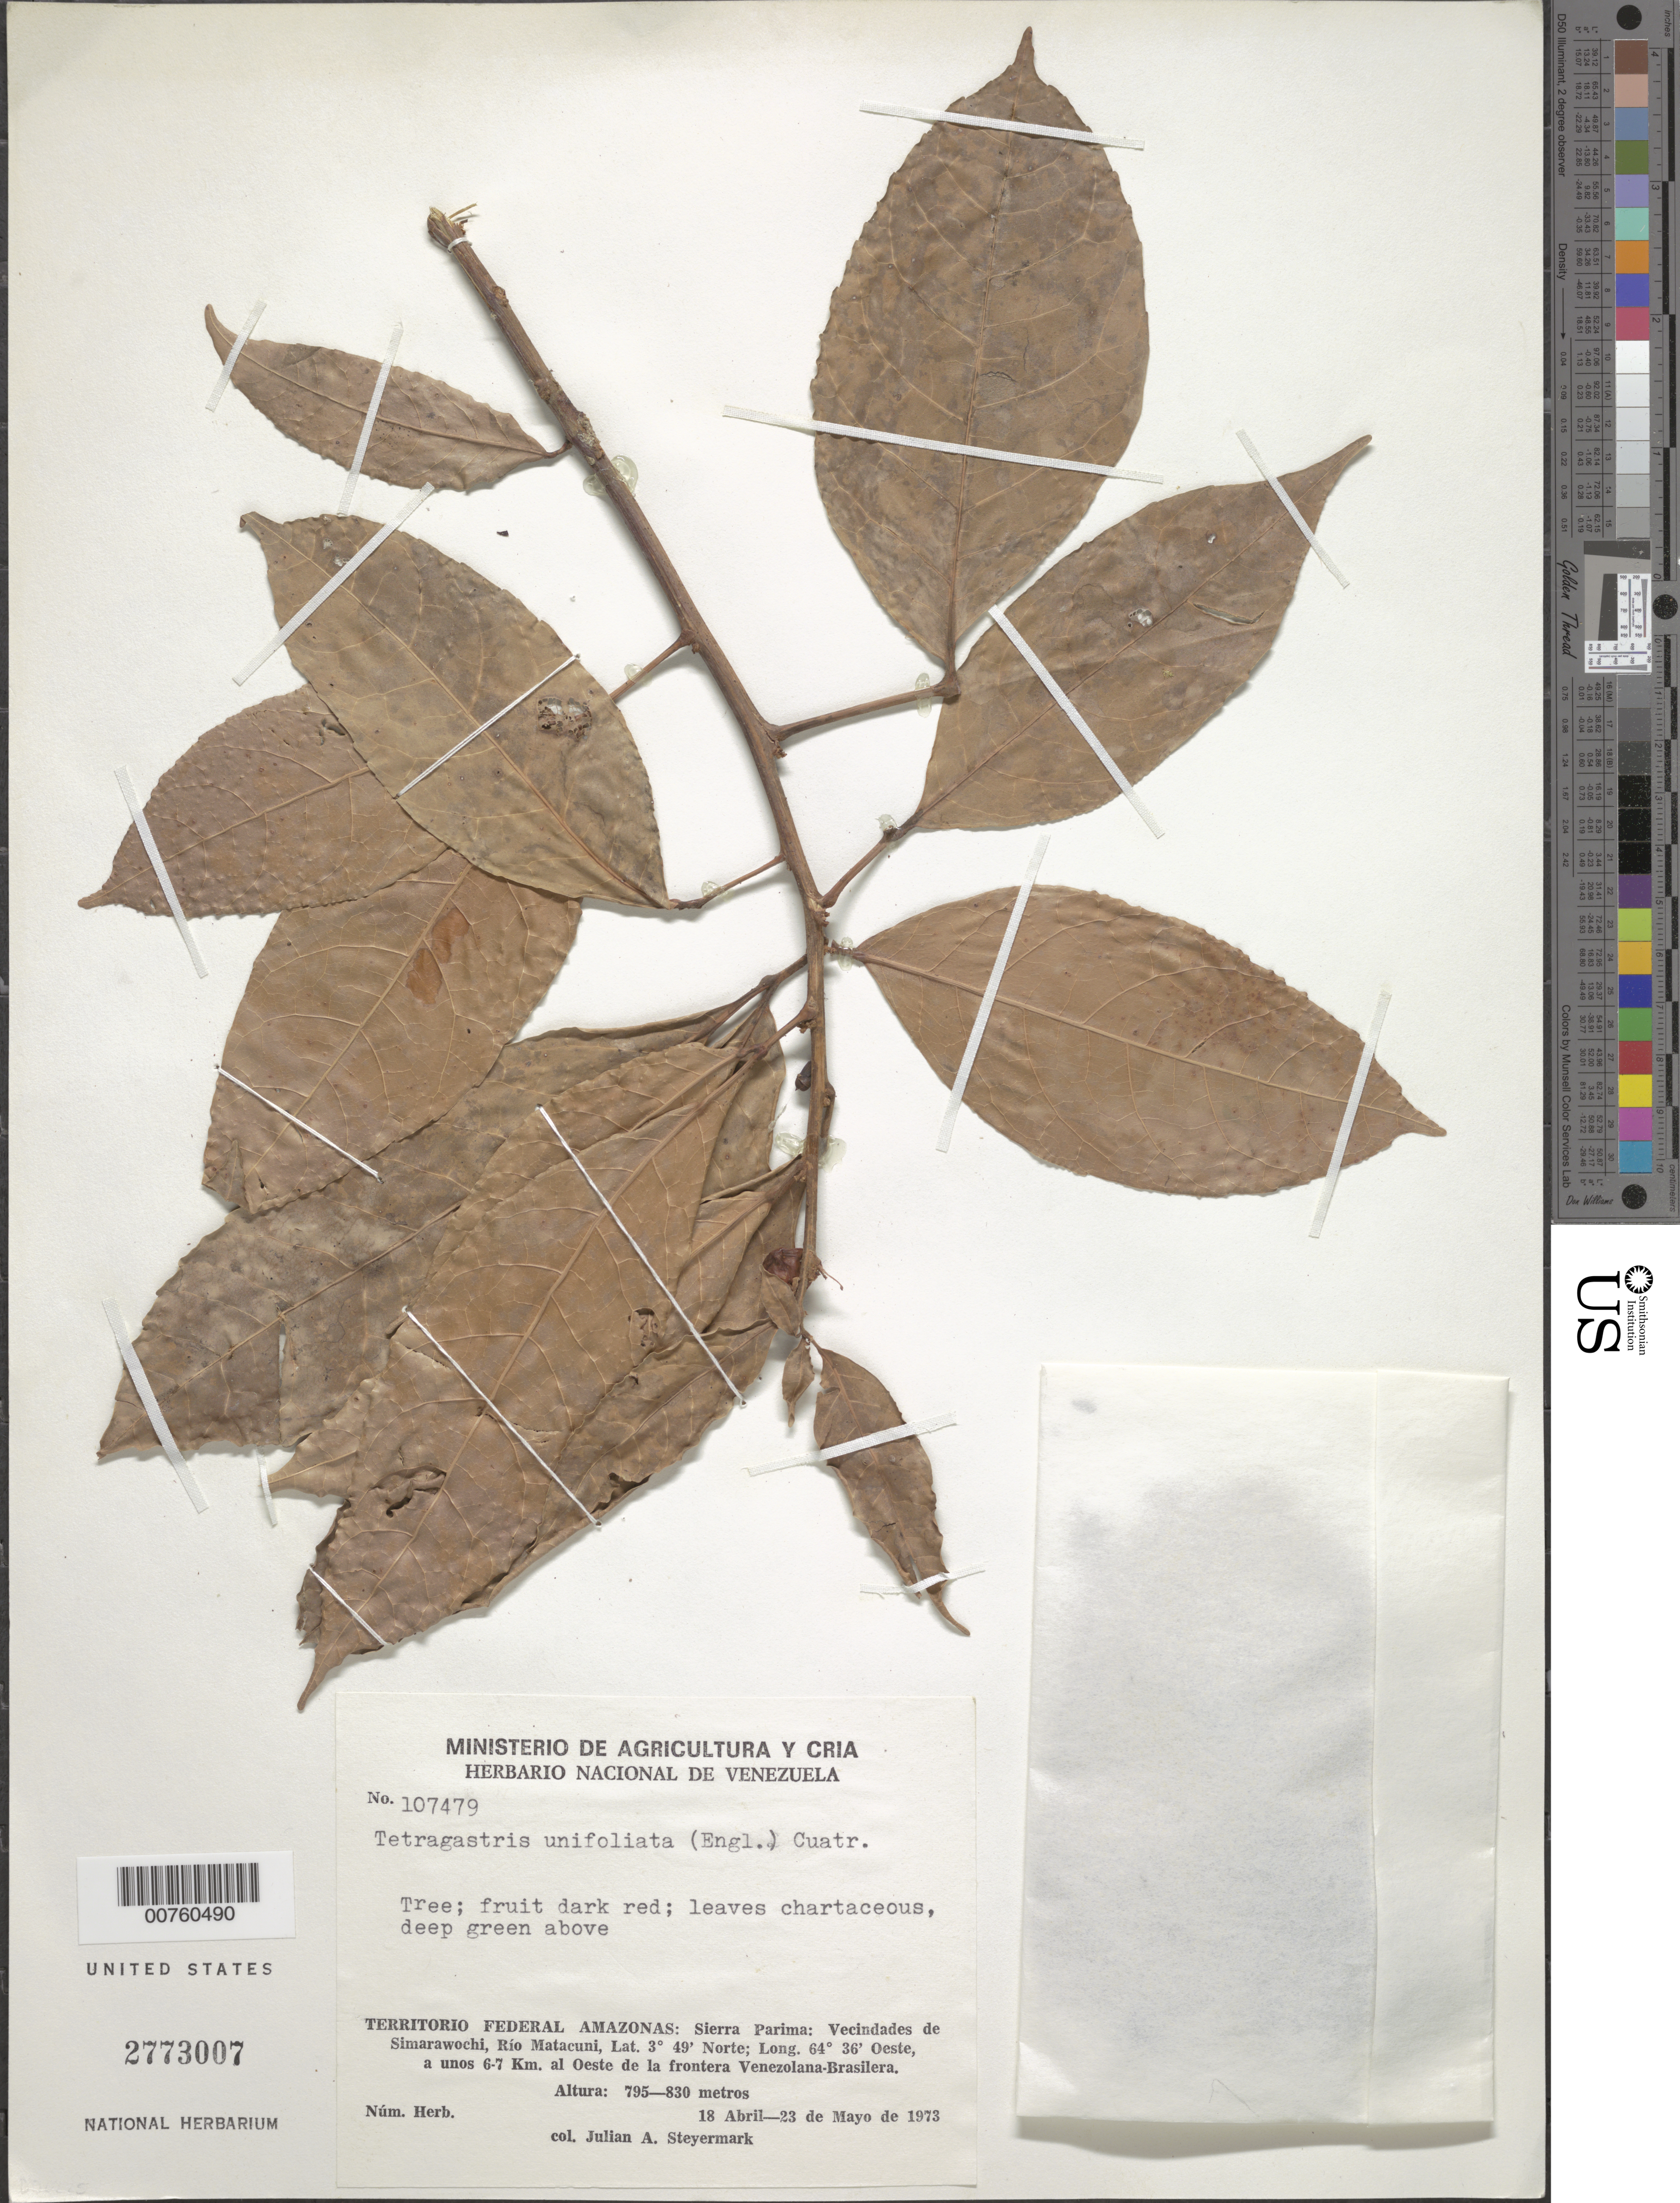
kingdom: Plantae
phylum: Tracheophyta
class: Magnoliopsida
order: Sapindales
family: Burseraceae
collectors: J. Steyermark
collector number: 107479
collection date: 1973-04-18/1973-05-23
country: Venezuela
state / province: Amazonas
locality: Territorio Federal Amazonas: Sierra Parima: Vecindades de Simarawochi, Río Matacuni, a unos 6-7 Km. al Oeste de la frontera Venezolana-Brasilera.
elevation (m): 795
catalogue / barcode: US 2773007